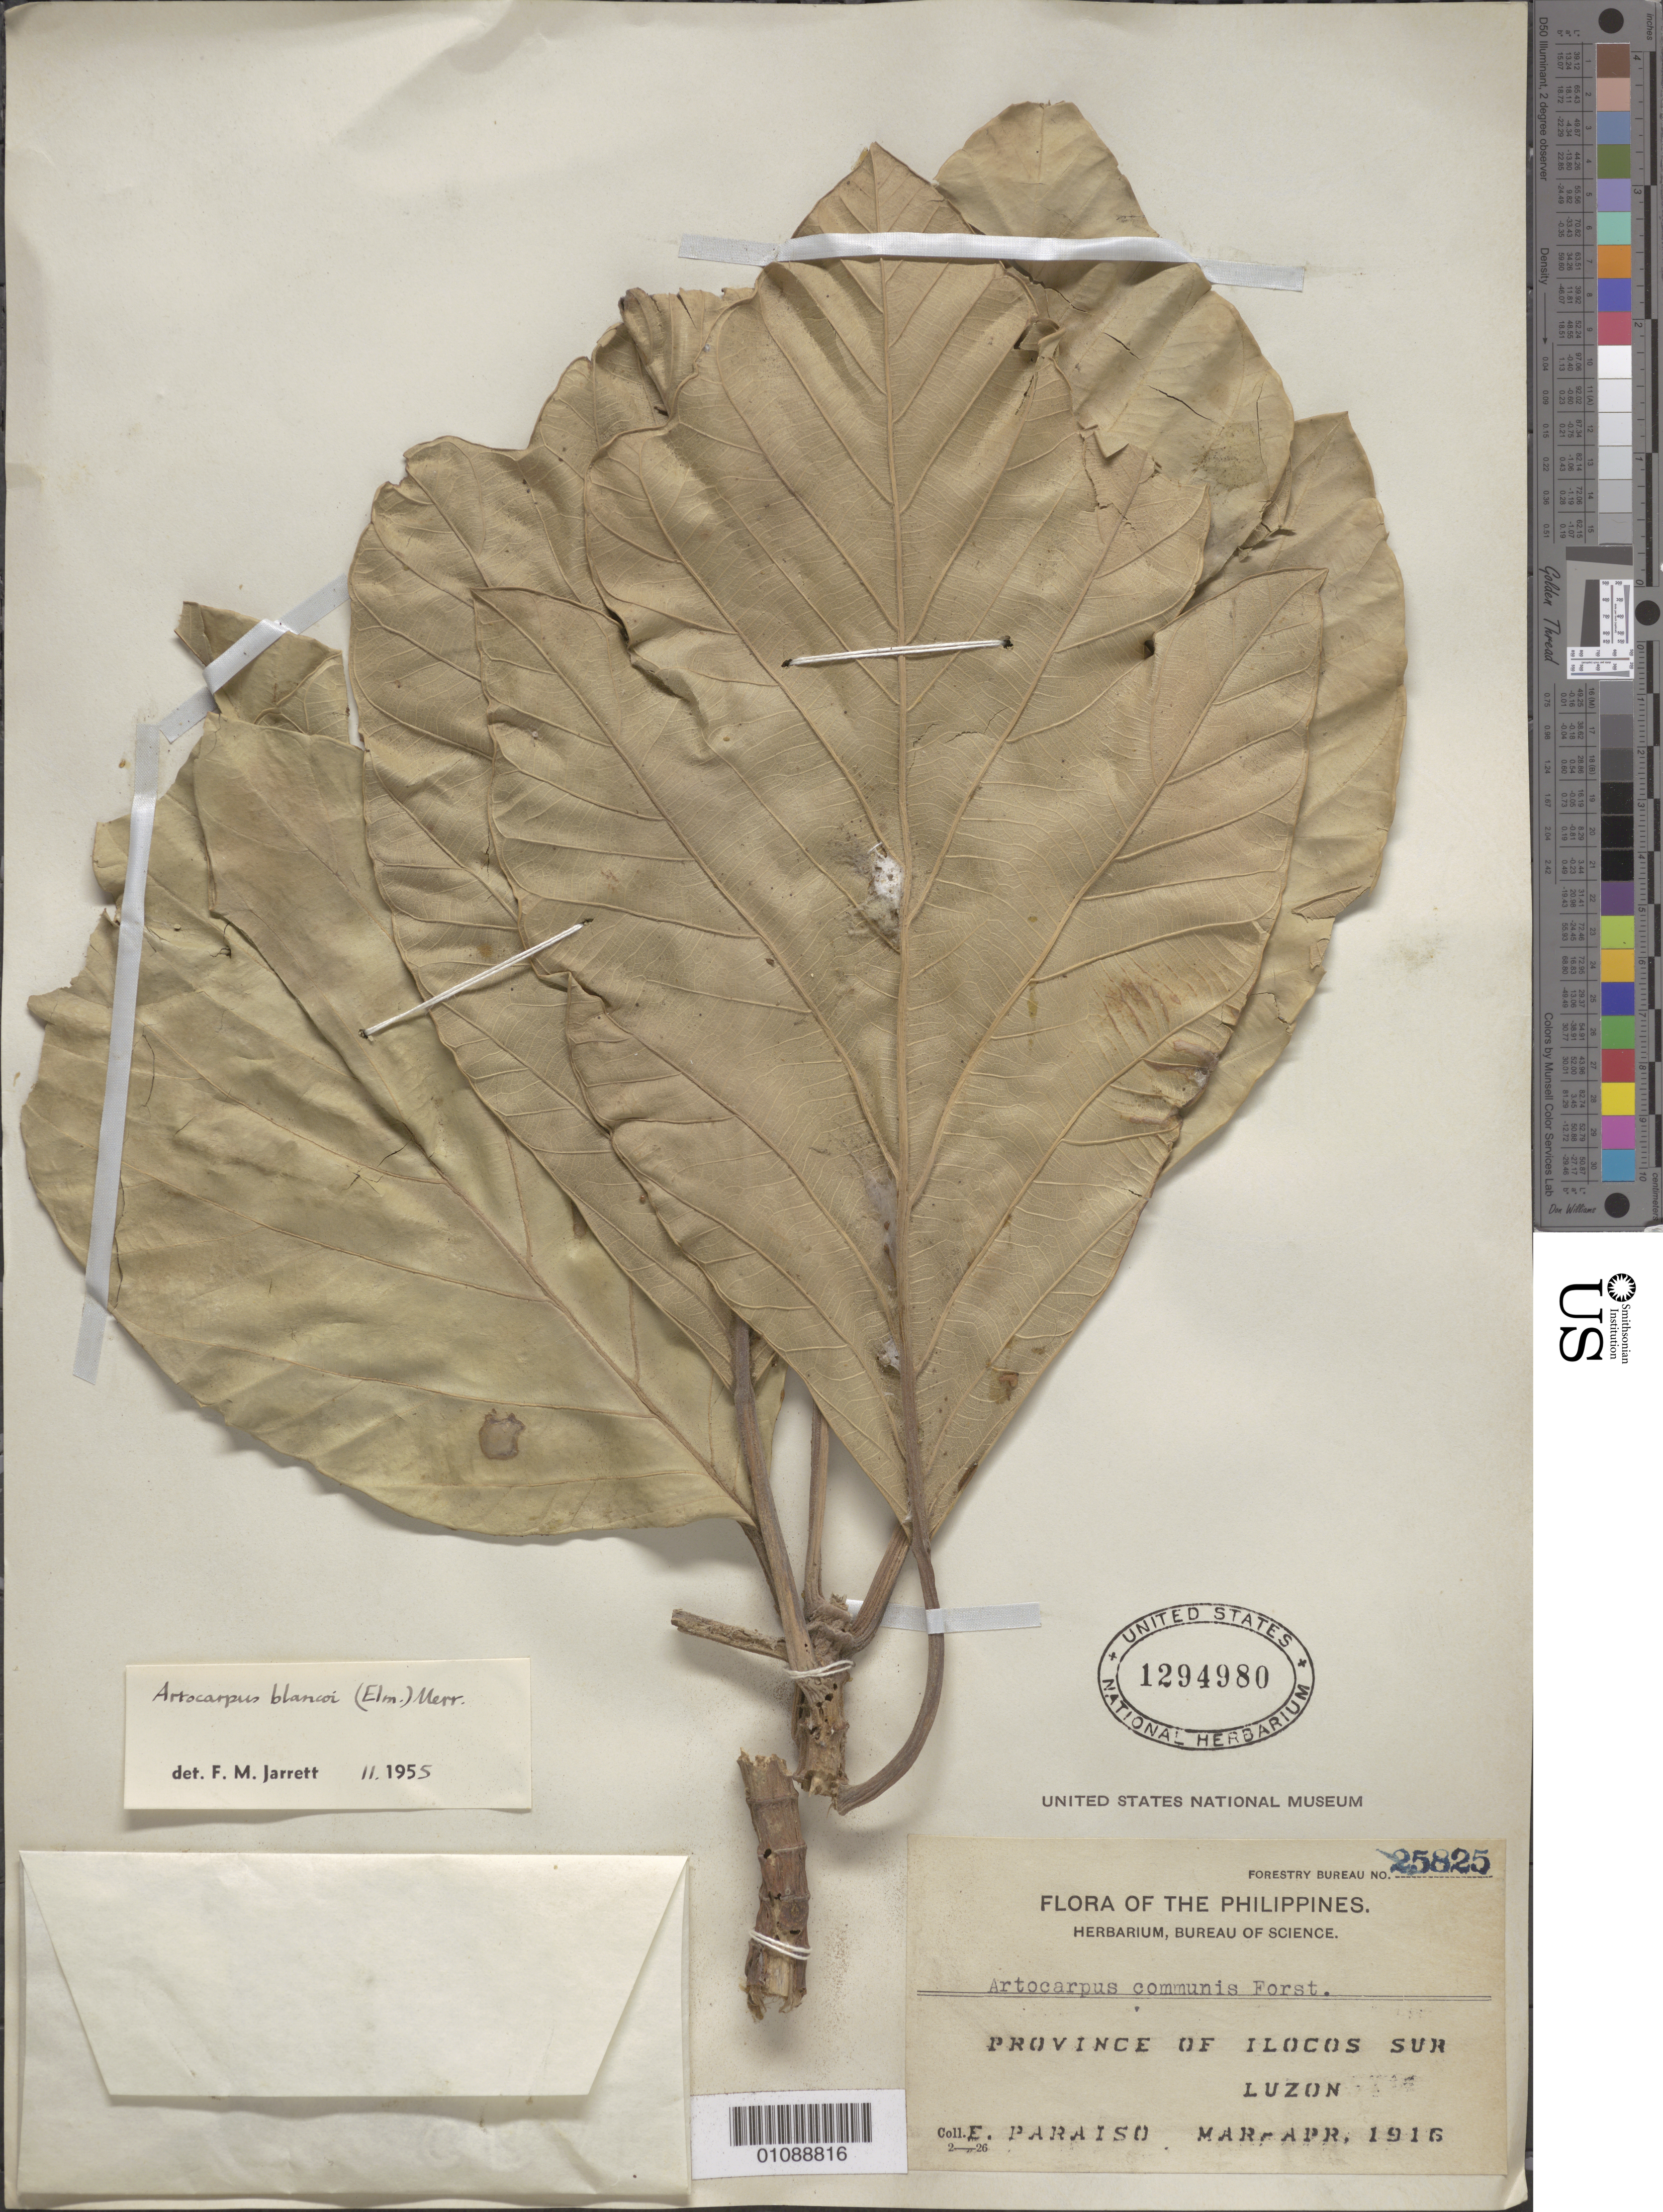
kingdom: Plantae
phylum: Tracheophyta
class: Magnoliopsida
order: Rosales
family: Moraceae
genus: Artocarpus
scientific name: Artocarpus blancoi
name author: (Elmer) Merr.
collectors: E. Paraiso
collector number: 25825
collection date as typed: Mar 1916 to -- Apr 1916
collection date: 1916-03/1916-04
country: Philippines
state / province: Ilocos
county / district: Ilocos Sur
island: Luzon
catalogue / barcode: US 1294980